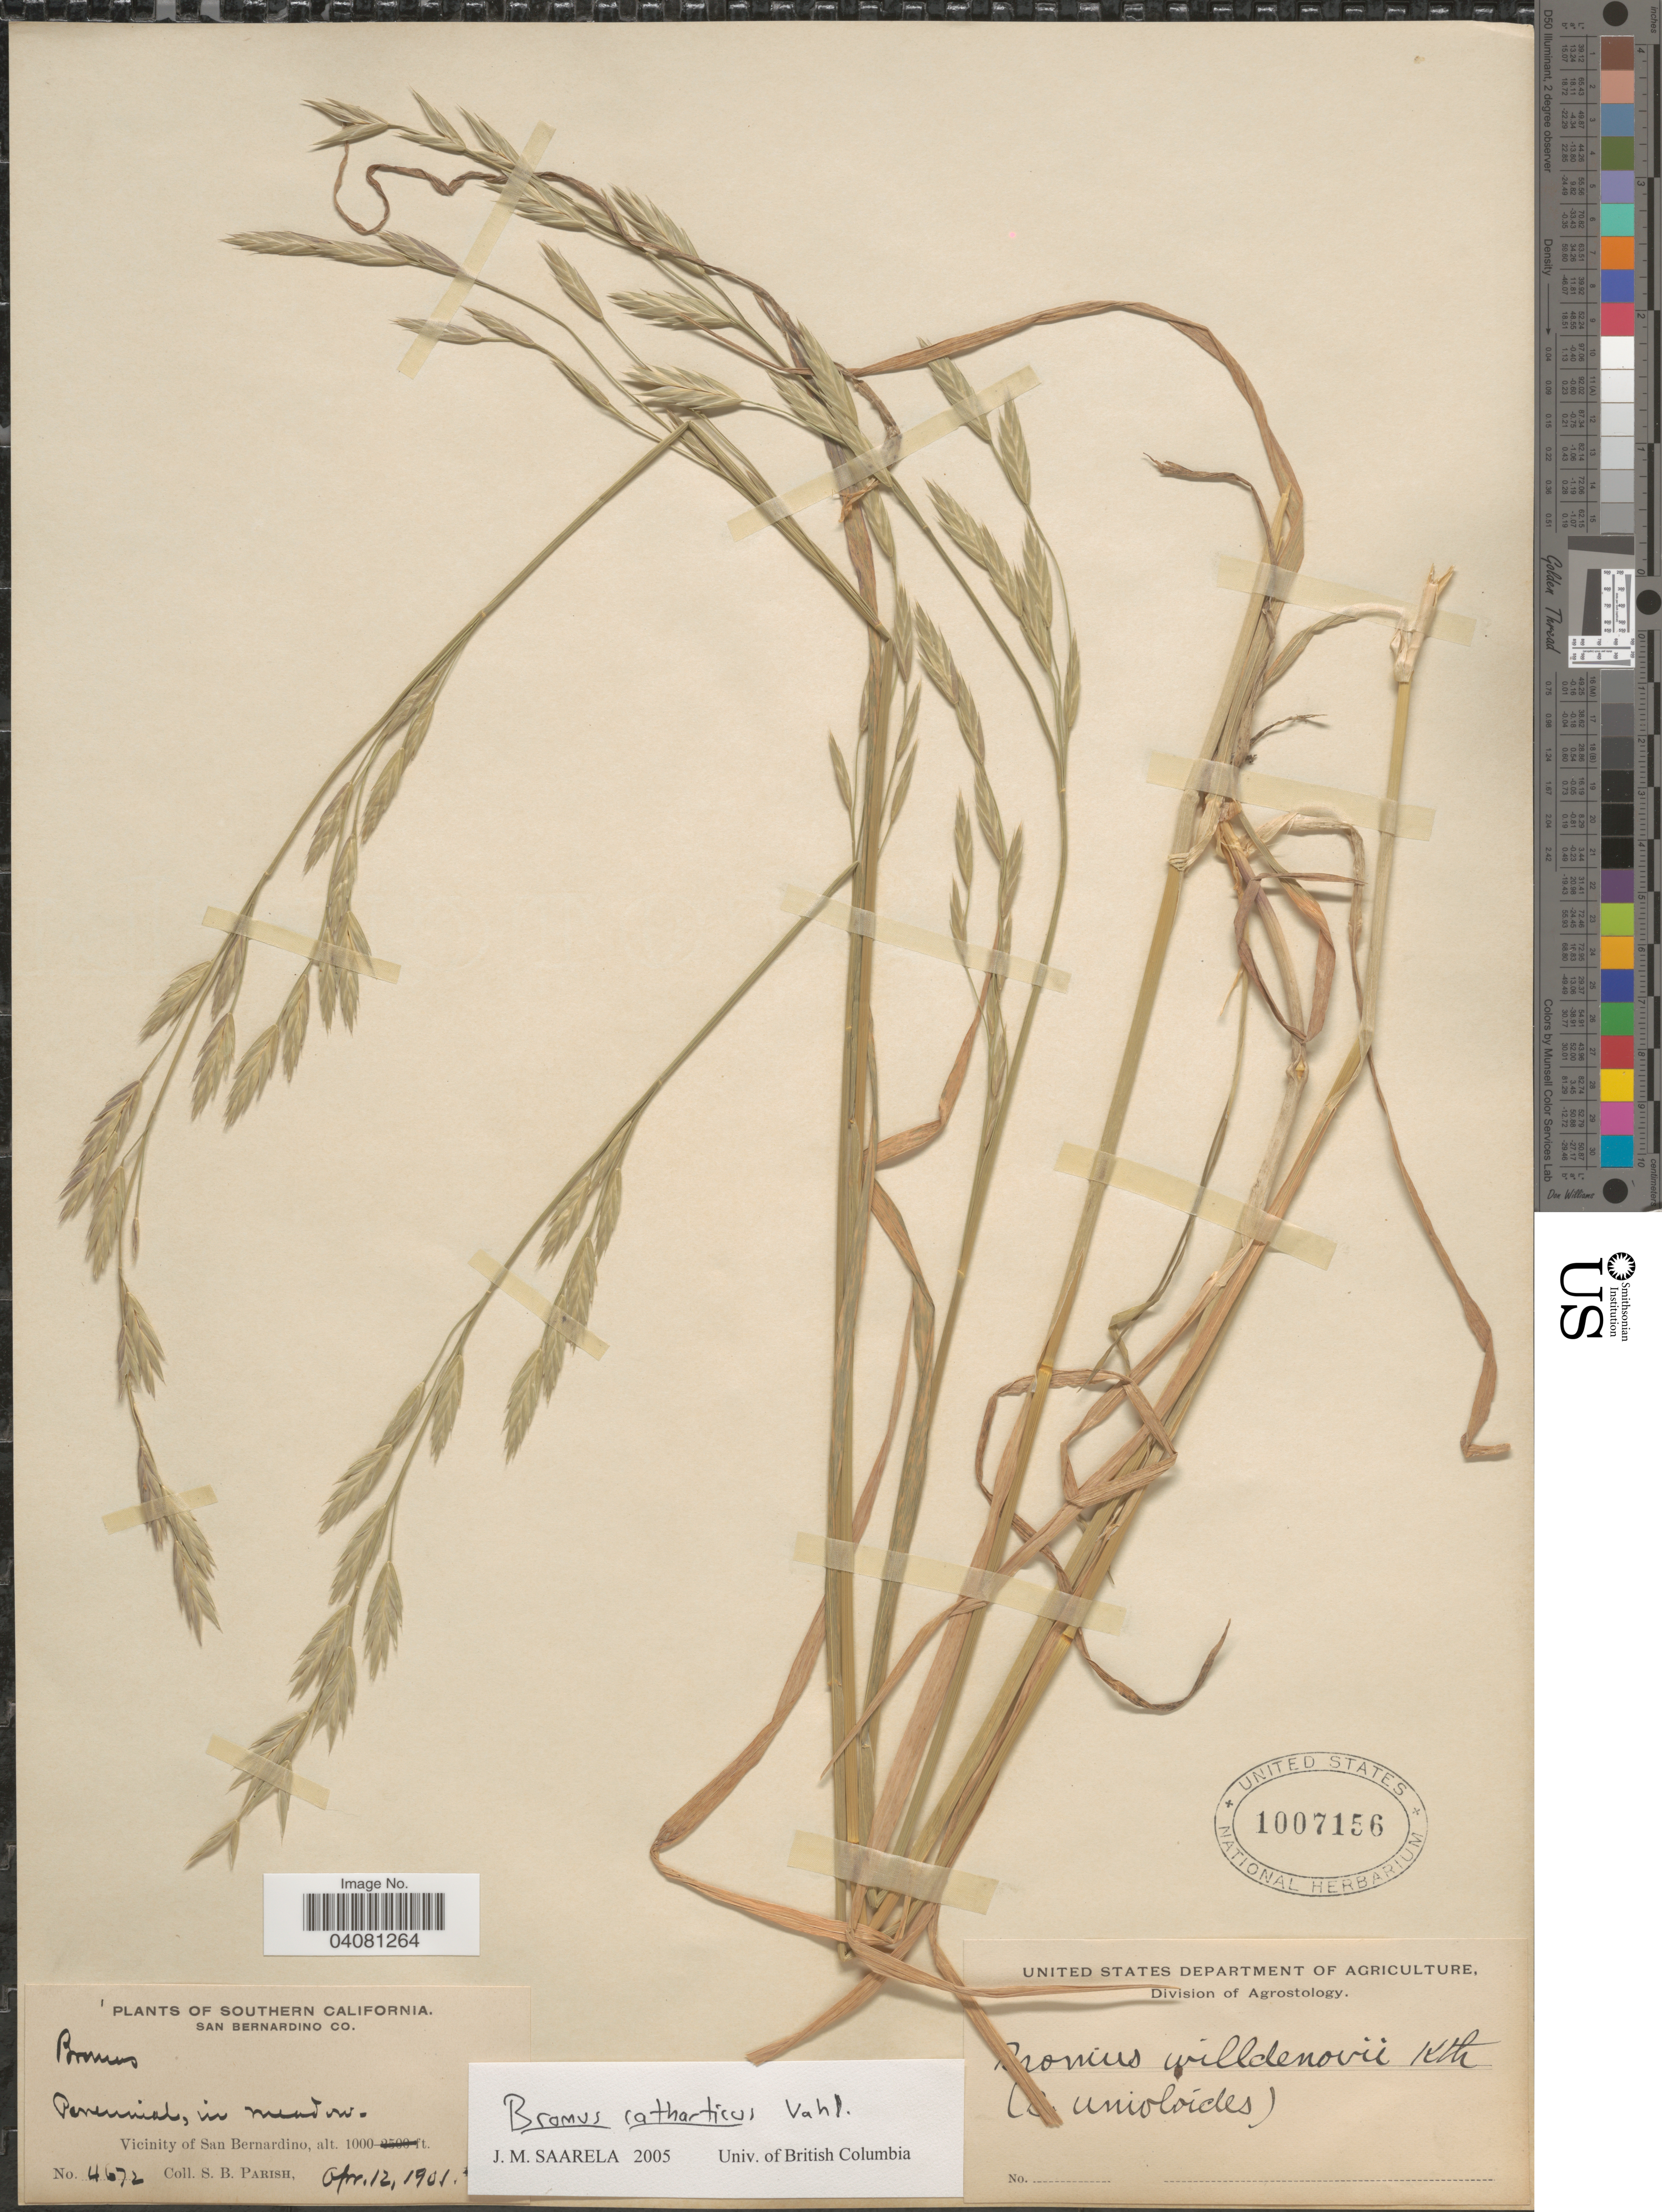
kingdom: Plantae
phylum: Tracheophyta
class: Liliopsida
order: Poales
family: Poaceae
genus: Bromus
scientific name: Bromus catharticus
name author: Vahl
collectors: S. B. Parish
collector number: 4672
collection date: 1901-04-12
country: United States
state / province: California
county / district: San Bernardino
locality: Southern California. San Bernardino Co. Vicinity of San Bernardino.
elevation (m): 305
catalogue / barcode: US 1007156